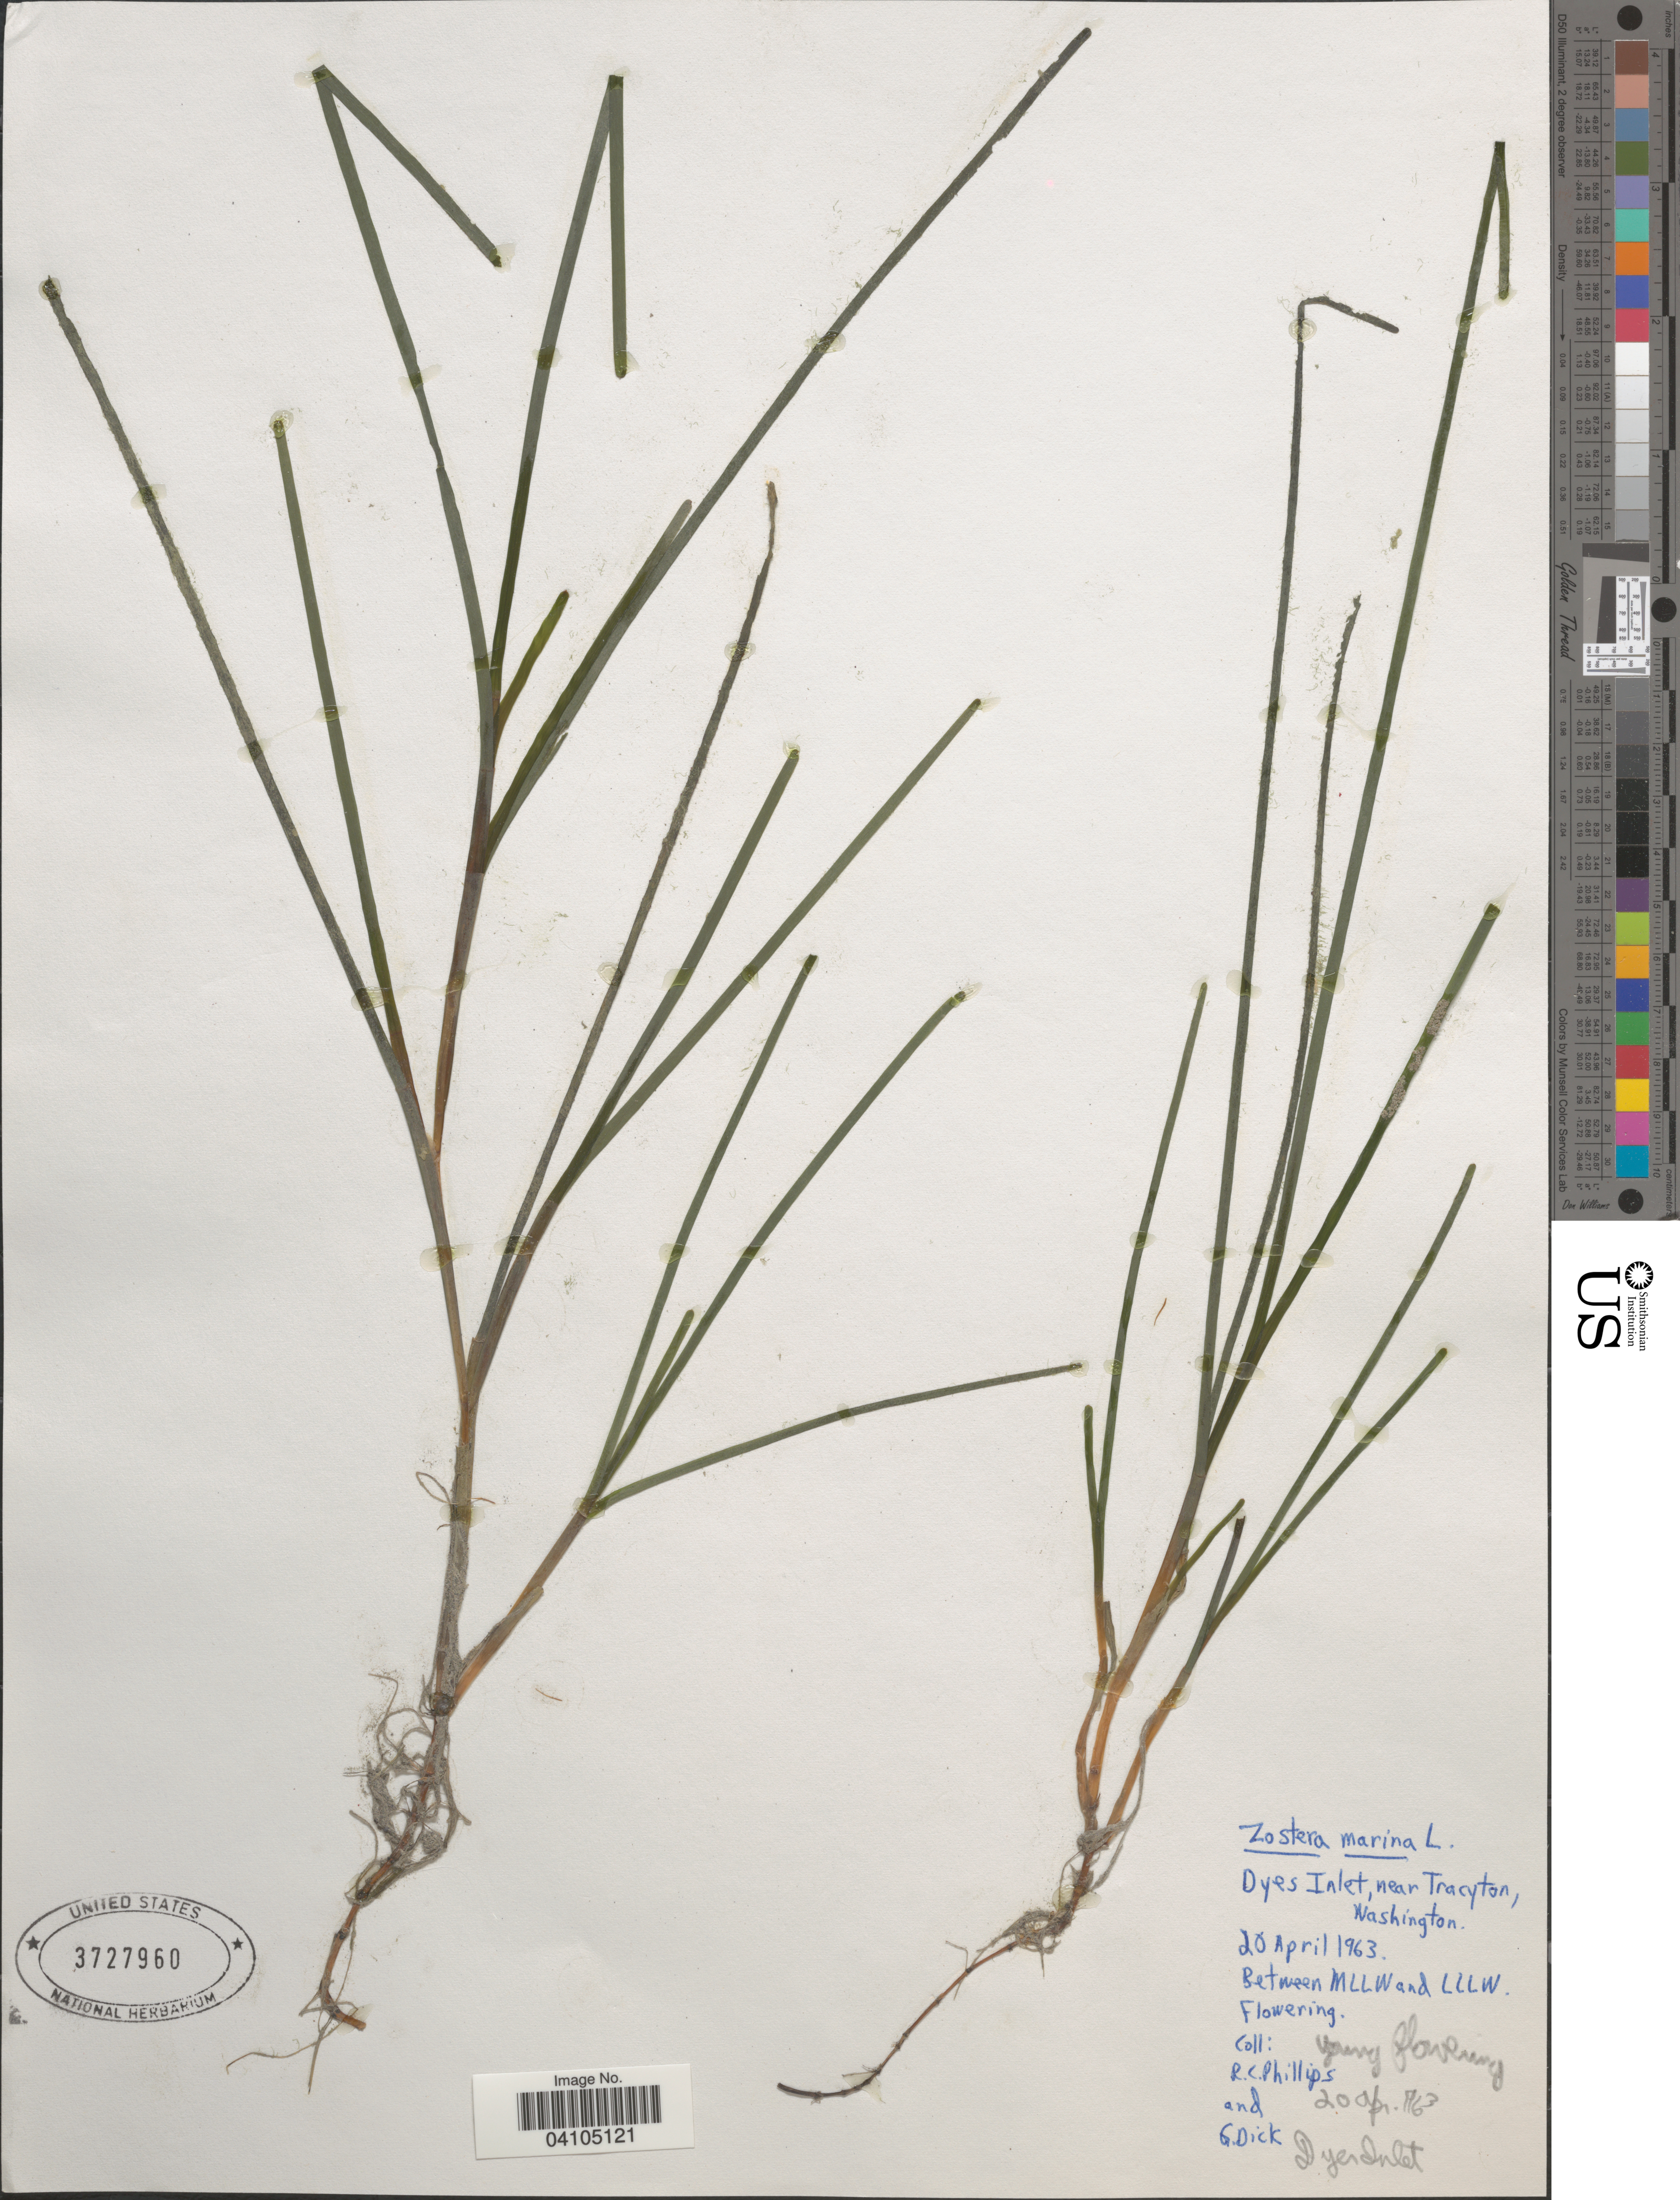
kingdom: Plantae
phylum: Tracheophyta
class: Liliopsida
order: Alismatales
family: Zosteraceae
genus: Zostera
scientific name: Zostera marina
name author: L.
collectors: R. C. Phillips & G. Dick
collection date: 1963-04-20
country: United States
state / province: Washington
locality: Dyes Inlet, near Tracyton.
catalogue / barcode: US 3727960